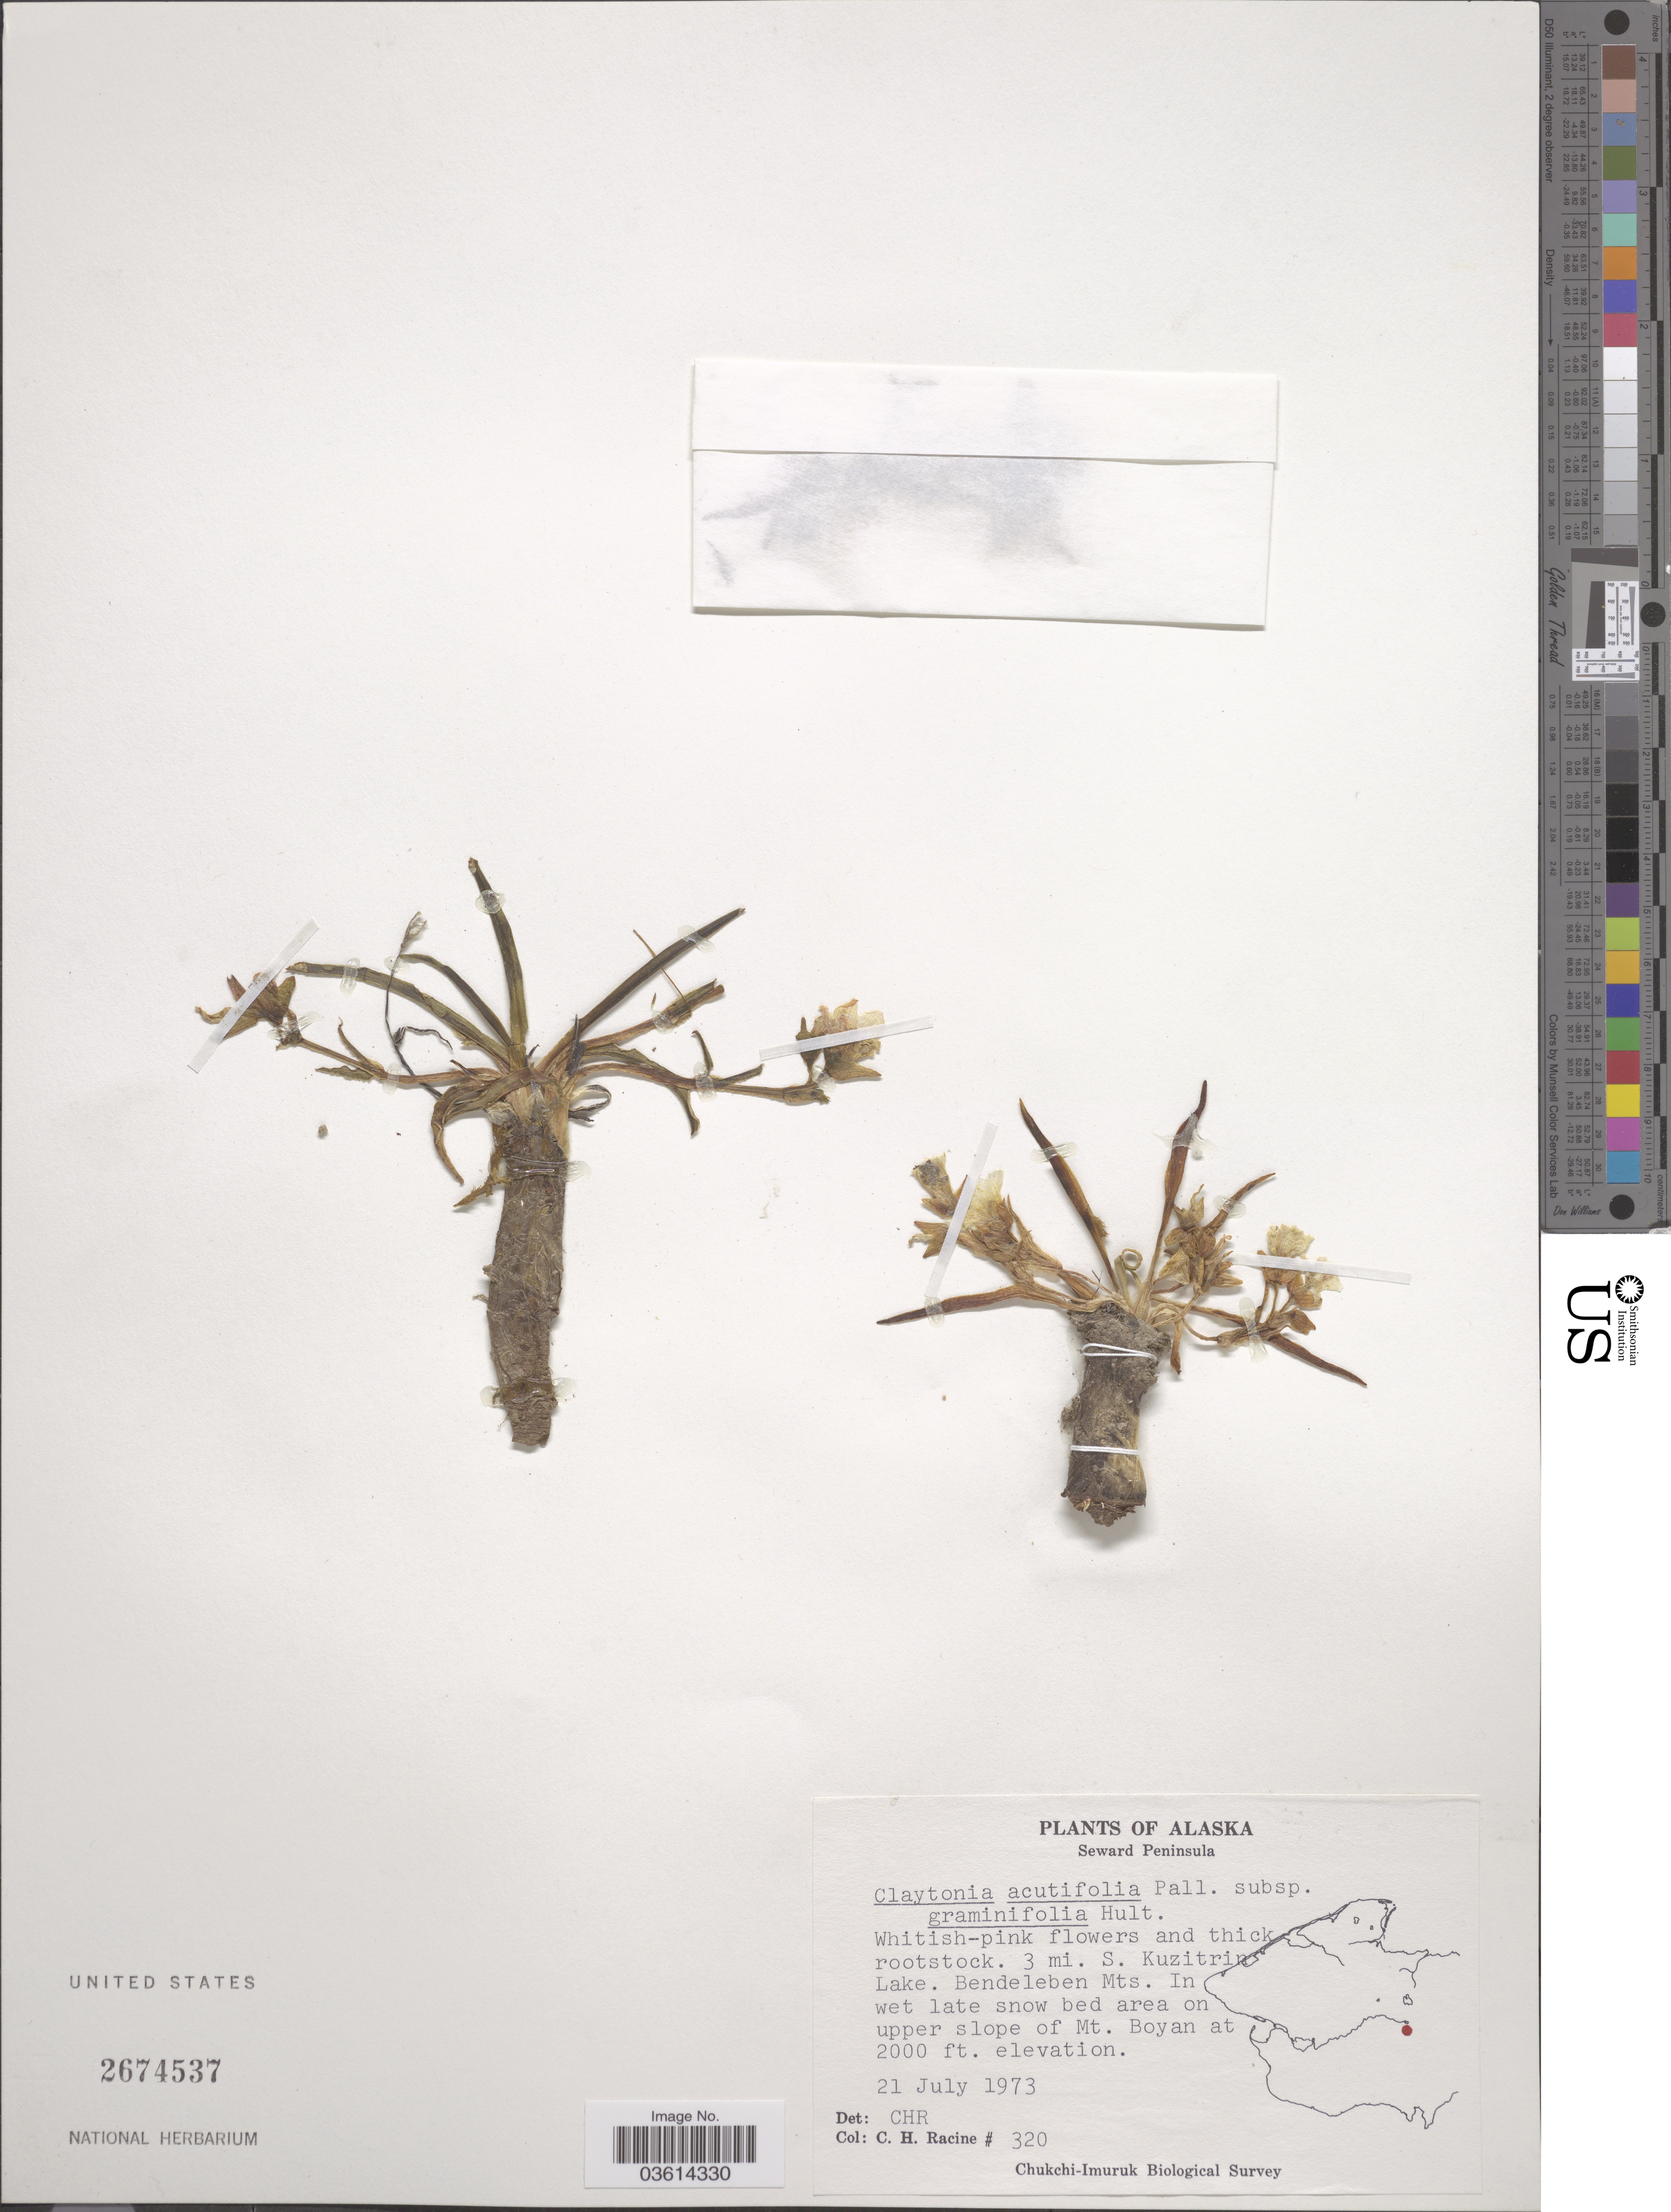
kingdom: Plantae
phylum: Tracheophyta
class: Magnoliopsida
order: Caryophyllales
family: Montiaceae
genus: Claytonia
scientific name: Claytonia acutifolia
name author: Pall. ex Willd.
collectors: C. Racine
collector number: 320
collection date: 1973-07-21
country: United States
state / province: Alaska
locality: Seward Peninsula. 3 mi. S. Kuzitrin Lake. Bendeleben Mts. In wet late snow bed area on upper slope of Mt. Boyan.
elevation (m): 610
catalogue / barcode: US 2674537